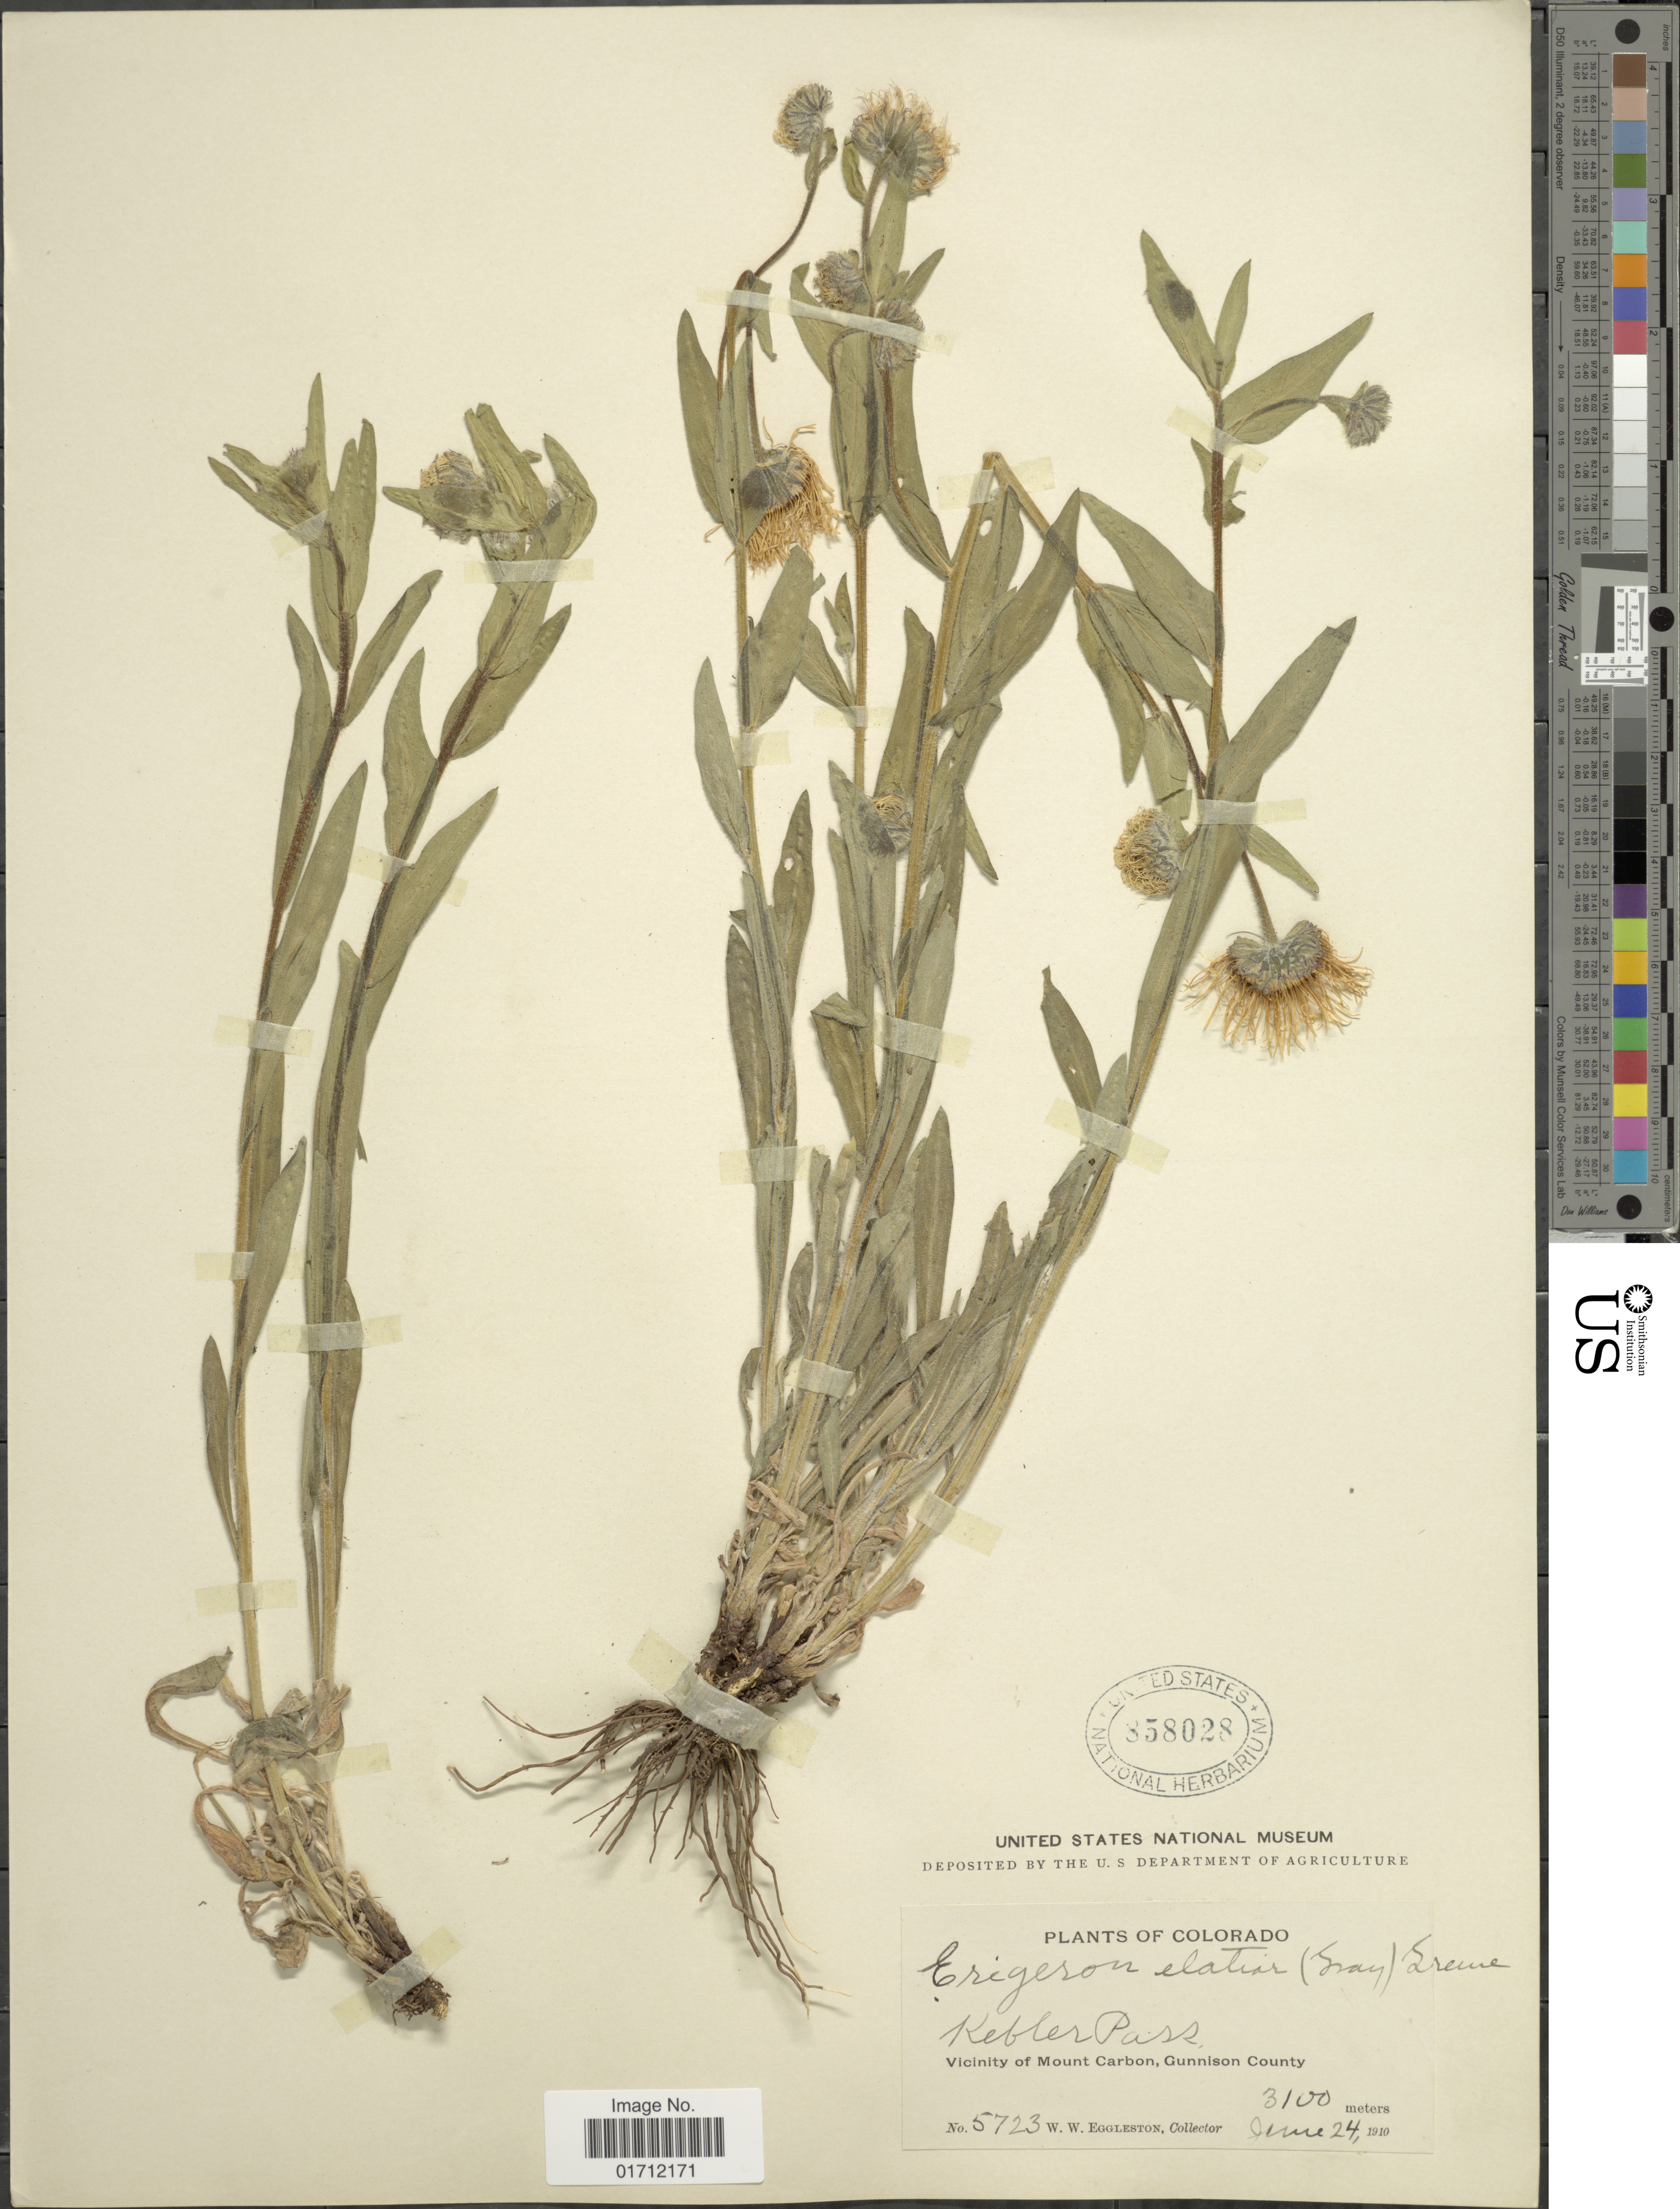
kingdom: Plantae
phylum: Tracheophyta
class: Magnoliopsida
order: Asterales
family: Asteraceae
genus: Erigeron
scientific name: Erigeron elatior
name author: (A. Gray) Greene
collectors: W. W. Eggleston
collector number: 5723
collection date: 1910-06-24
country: United States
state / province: Colorado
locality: Kebler Pass, vicinity of Mount Carbon, Gunnison County.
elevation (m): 3100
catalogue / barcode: US 358028